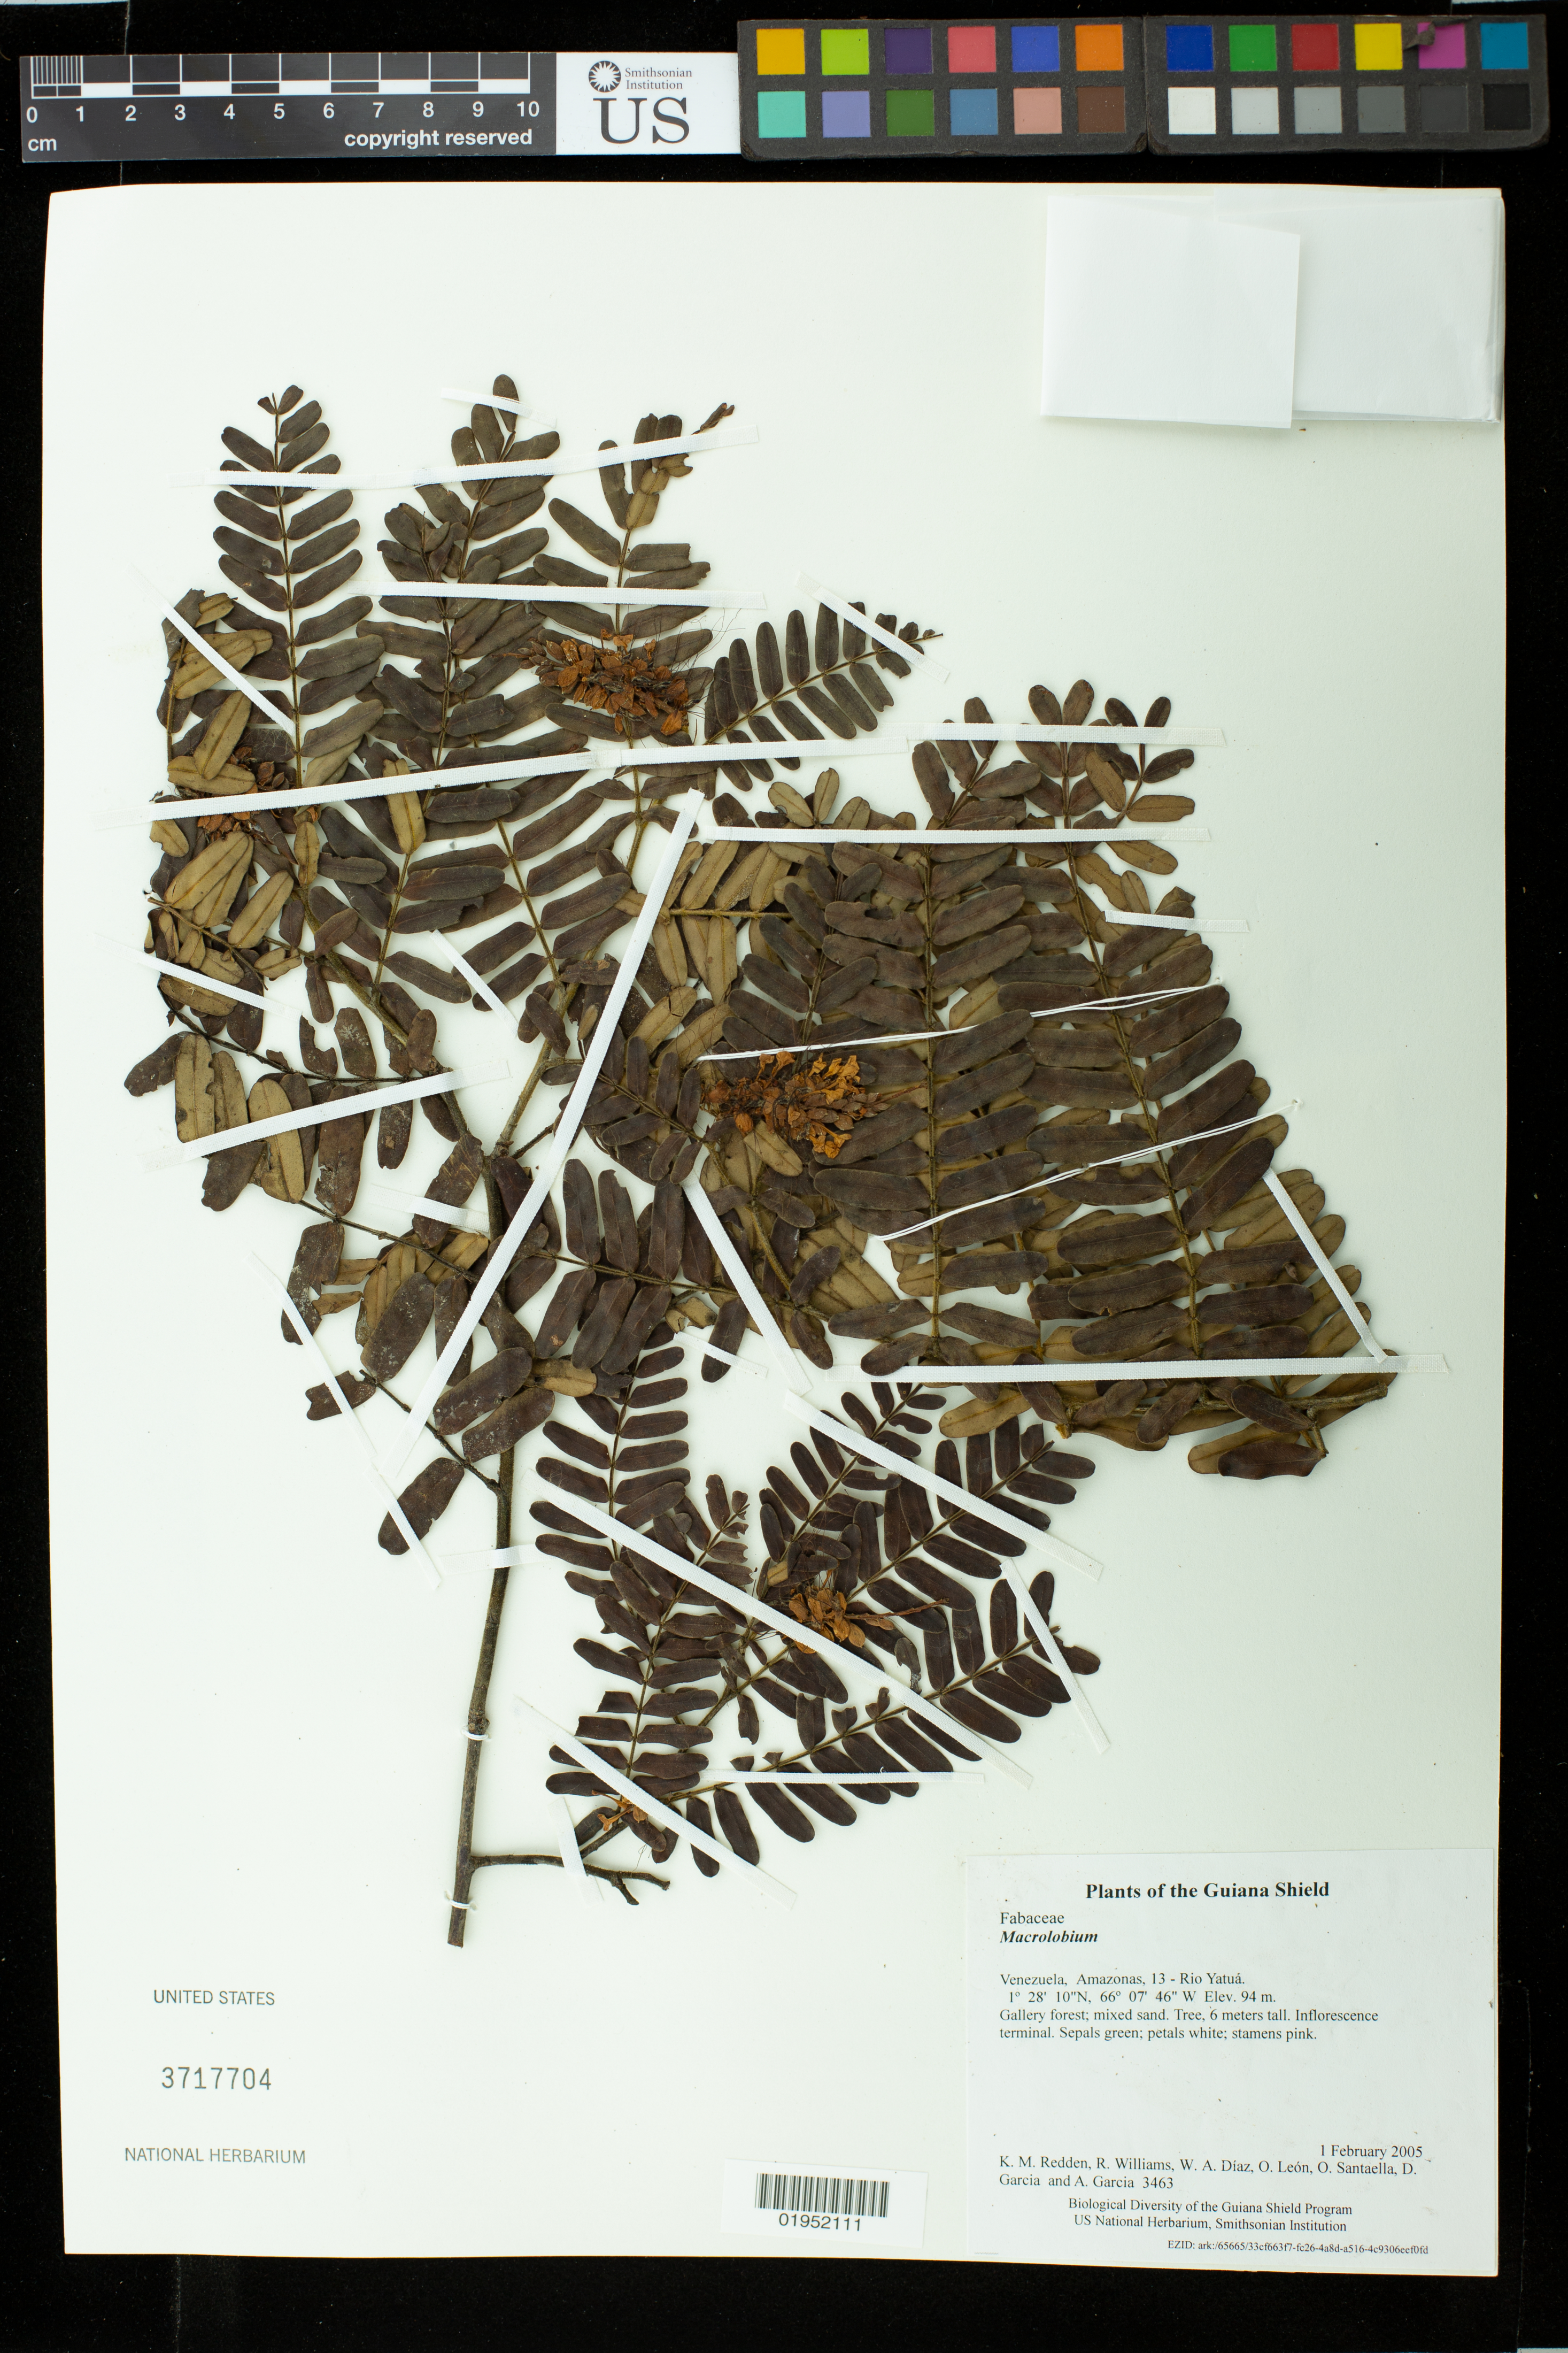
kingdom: Plantae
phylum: Tracheophyta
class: Magnoliopsida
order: Fabales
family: Fabaceae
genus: Macrolobium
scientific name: Macrolobium sp. nov.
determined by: Trujillo, A. M.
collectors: K. M. Redden, R. Williams, W. Díaz P., O. León, O. Santaella, D. Garcia & A. Garcia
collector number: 3463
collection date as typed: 1 February 2005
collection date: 2005-02-01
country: Venezuela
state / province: Amazonas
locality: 13 - Rio Yatuá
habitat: Gallery forest; mixed sand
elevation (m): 94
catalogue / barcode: US 3717704